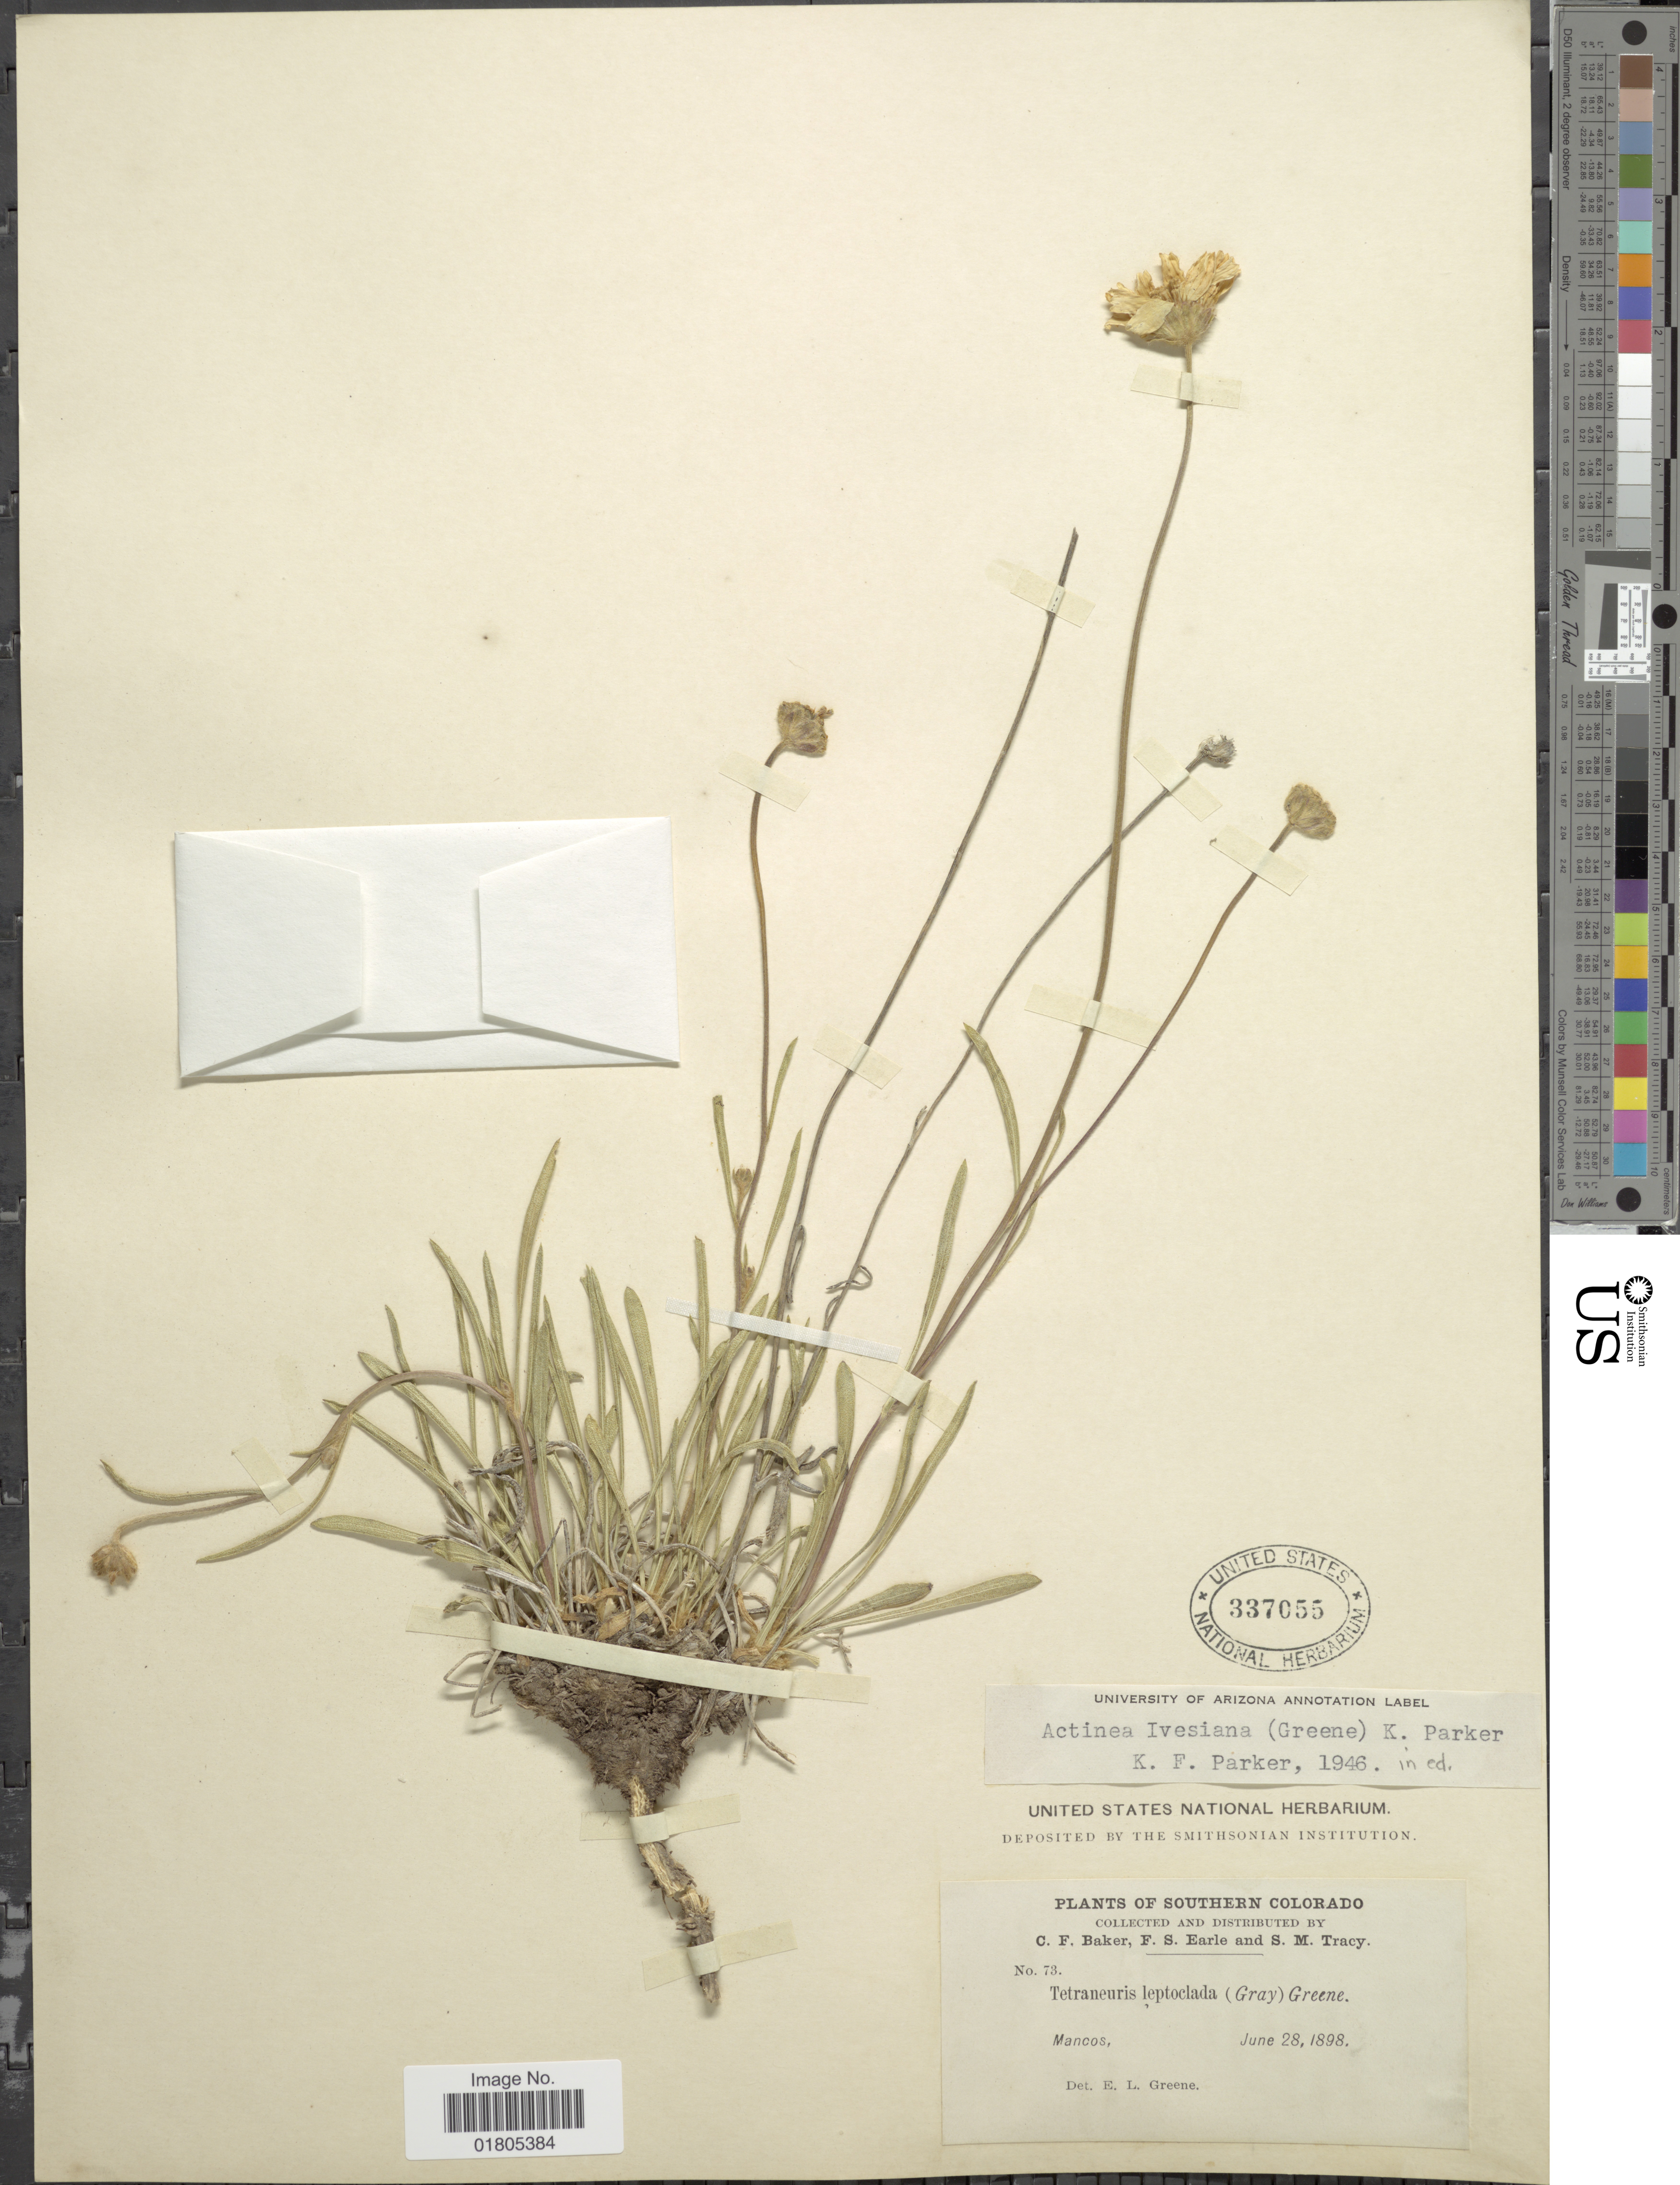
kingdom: Plantae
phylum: Tracheophyta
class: Magnoliopsida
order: Asterales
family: Asteraceae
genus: Actinea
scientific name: Actinea ivesiana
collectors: C. F. Baker, F. S. Earle & S. M. Tracy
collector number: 73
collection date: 1898-06-28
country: United States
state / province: Colorado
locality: Southern Colorado. Mancos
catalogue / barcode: US 337055